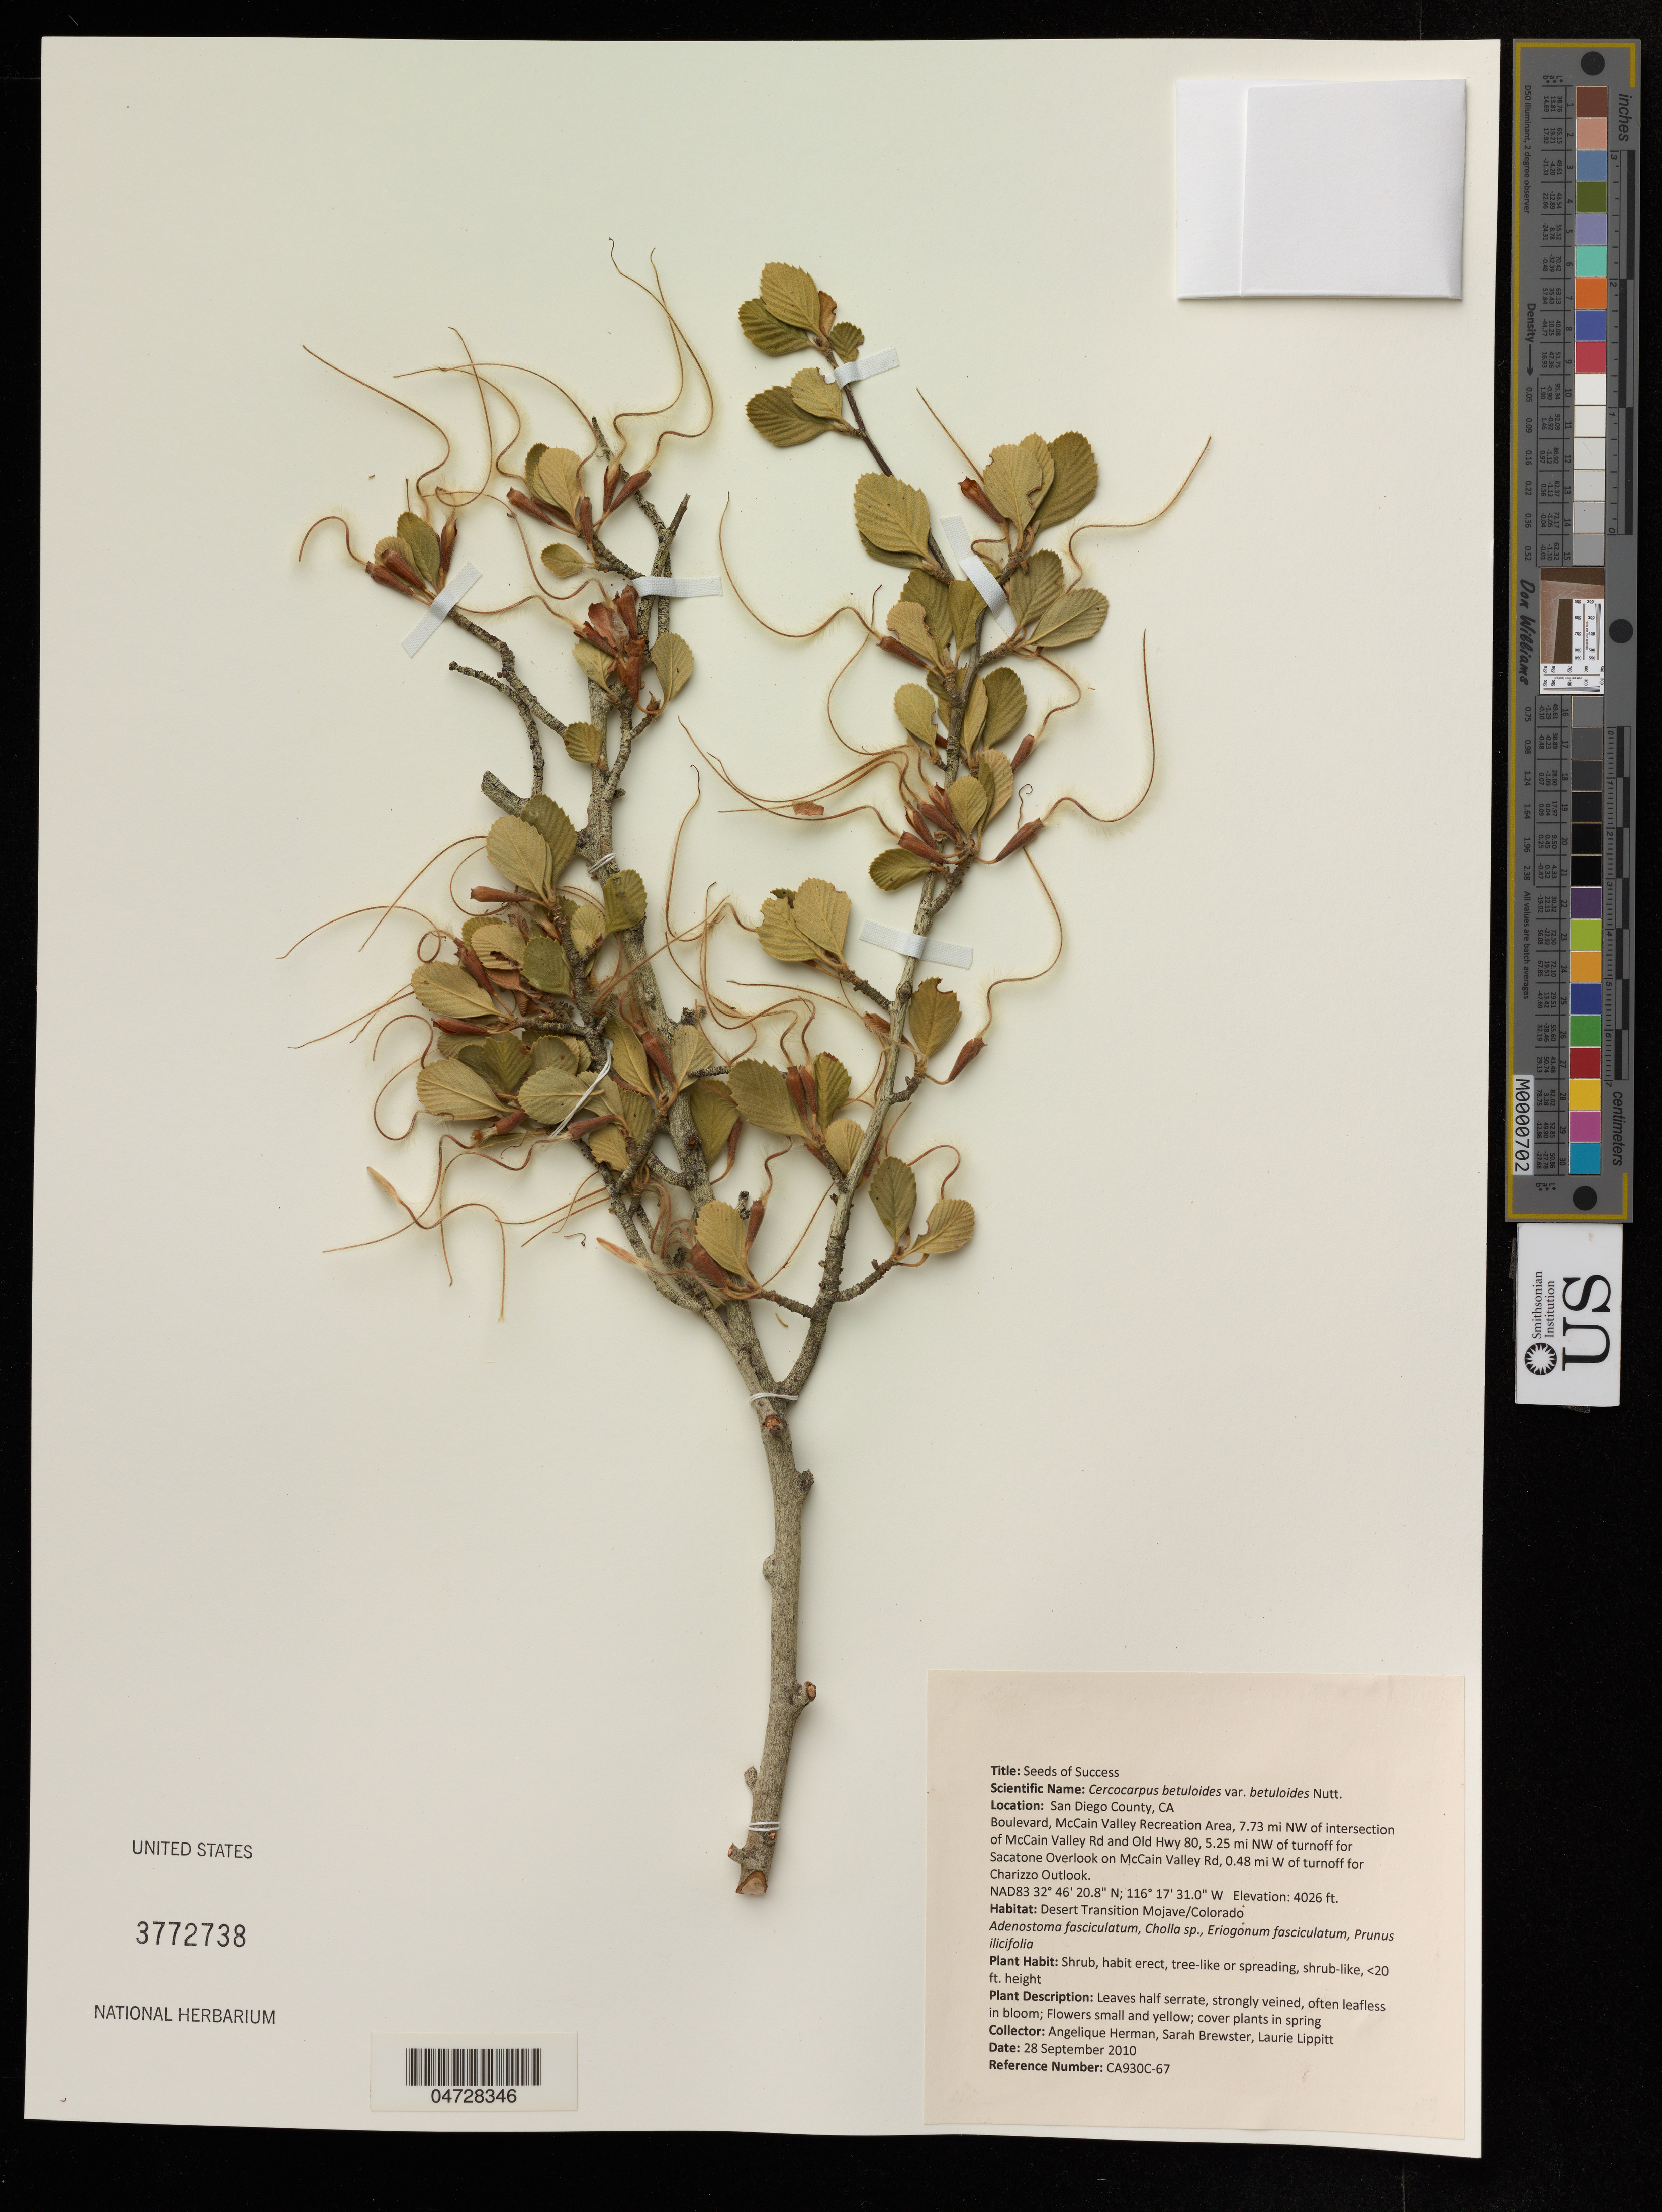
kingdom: Plantae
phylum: Tracheophyta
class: Magnoliopsida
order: Rosales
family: Rosaceae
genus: Cercocarpus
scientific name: Cercocarpus betuloides var. betuloides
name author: Nutt.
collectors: A. Herman, S. Brewster & L. Lippitt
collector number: CA930C-67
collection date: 2010-09-28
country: United States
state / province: California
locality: San Diego County. Boulevard, McCain Valley Recreation Area, 7.73 mi NW of intersection of McCain Valley Rd and Old Hwy 80, 5.25 mi NW of turnoff for Sacatone Overlook on McCain Valley Rd, 0.48 mi W of turnoff for Charizzo Outlook.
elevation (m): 1227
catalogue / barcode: US 3772738